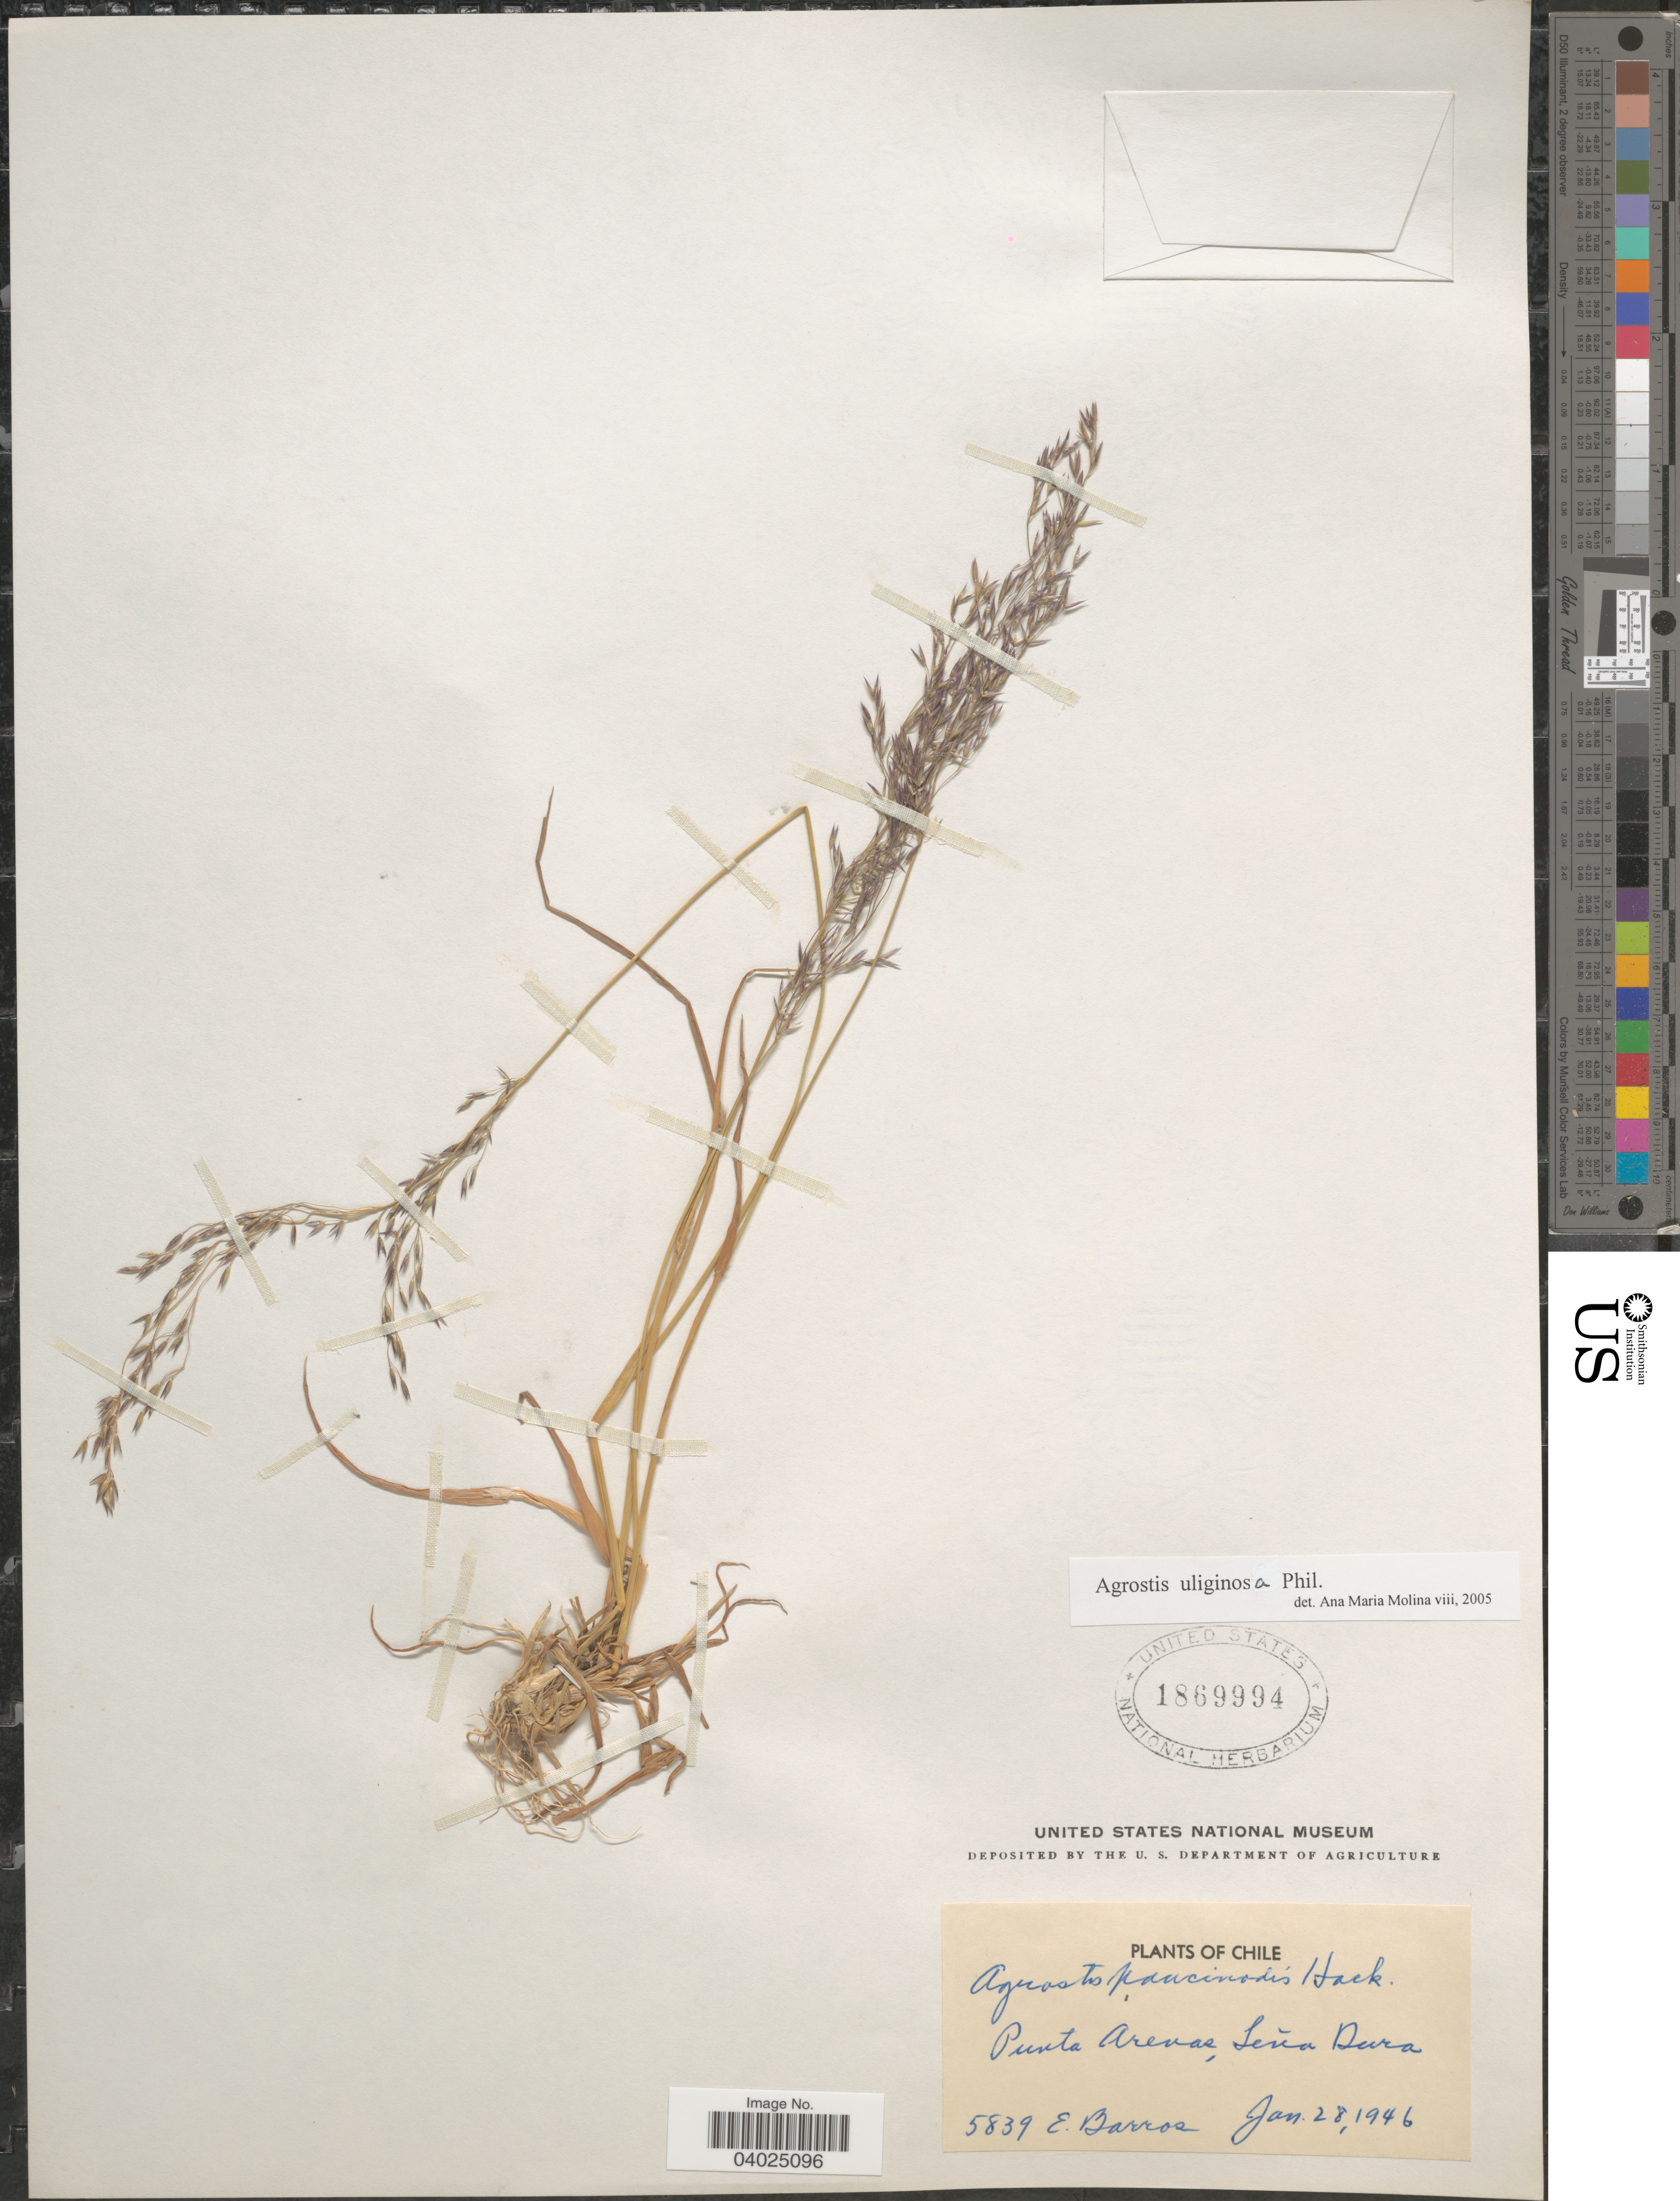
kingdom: Plantae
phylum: Tracheophyta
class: Liliopsida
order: Poales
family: Poaceae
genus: Agrostis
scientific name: Agrostis uliginosa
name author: Phil.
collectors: E. Barros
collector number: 5839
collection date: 1946-01-28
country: Chile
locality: Punta Arenas, Leña Dura.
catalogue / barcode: US 1869994